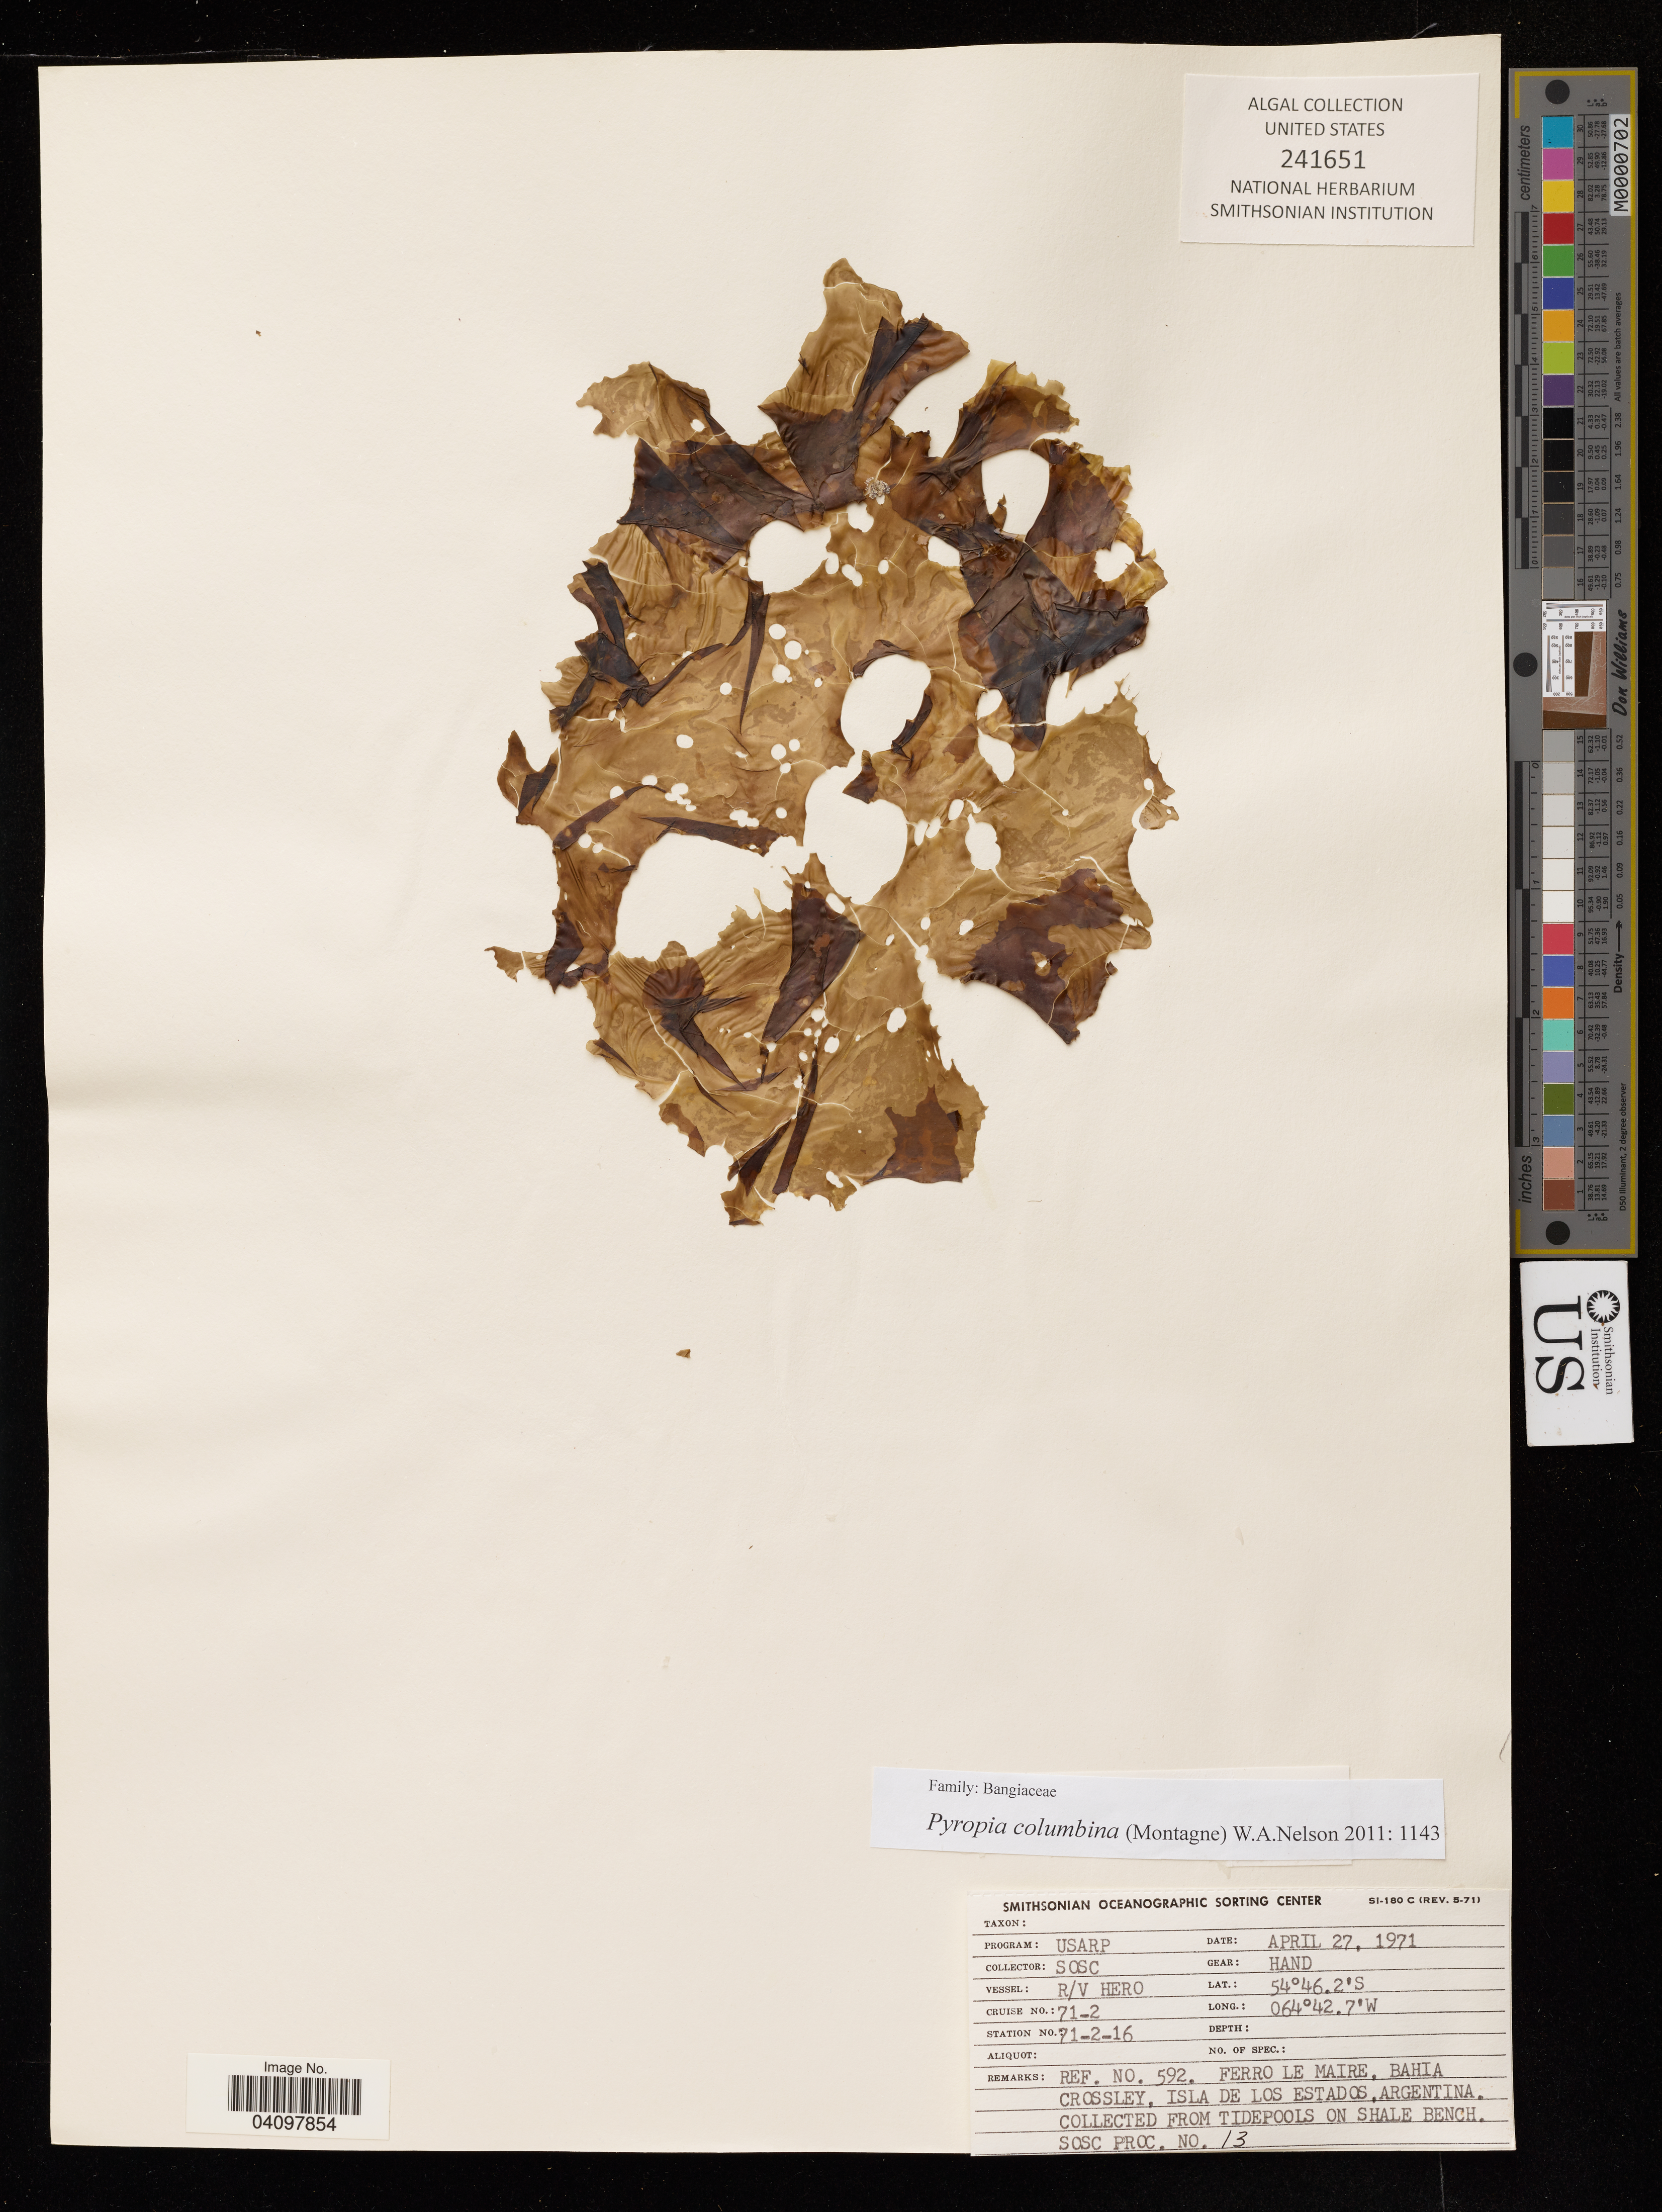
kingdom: Plantae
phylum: Rhodophyta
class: Bangiophyceae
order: Bangiales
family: Bangiaceae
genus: Pyropia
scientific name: Pyropia columbina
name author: (Mont.) W.A. Nelson in J.E. Sutherl. et al.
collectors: SOSC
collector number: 71-2-16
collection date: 1971-04-27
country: Argentina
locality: Ferro Le Maire, Bahia Crossley, Isla de Los Estados.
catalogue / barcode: US 241651